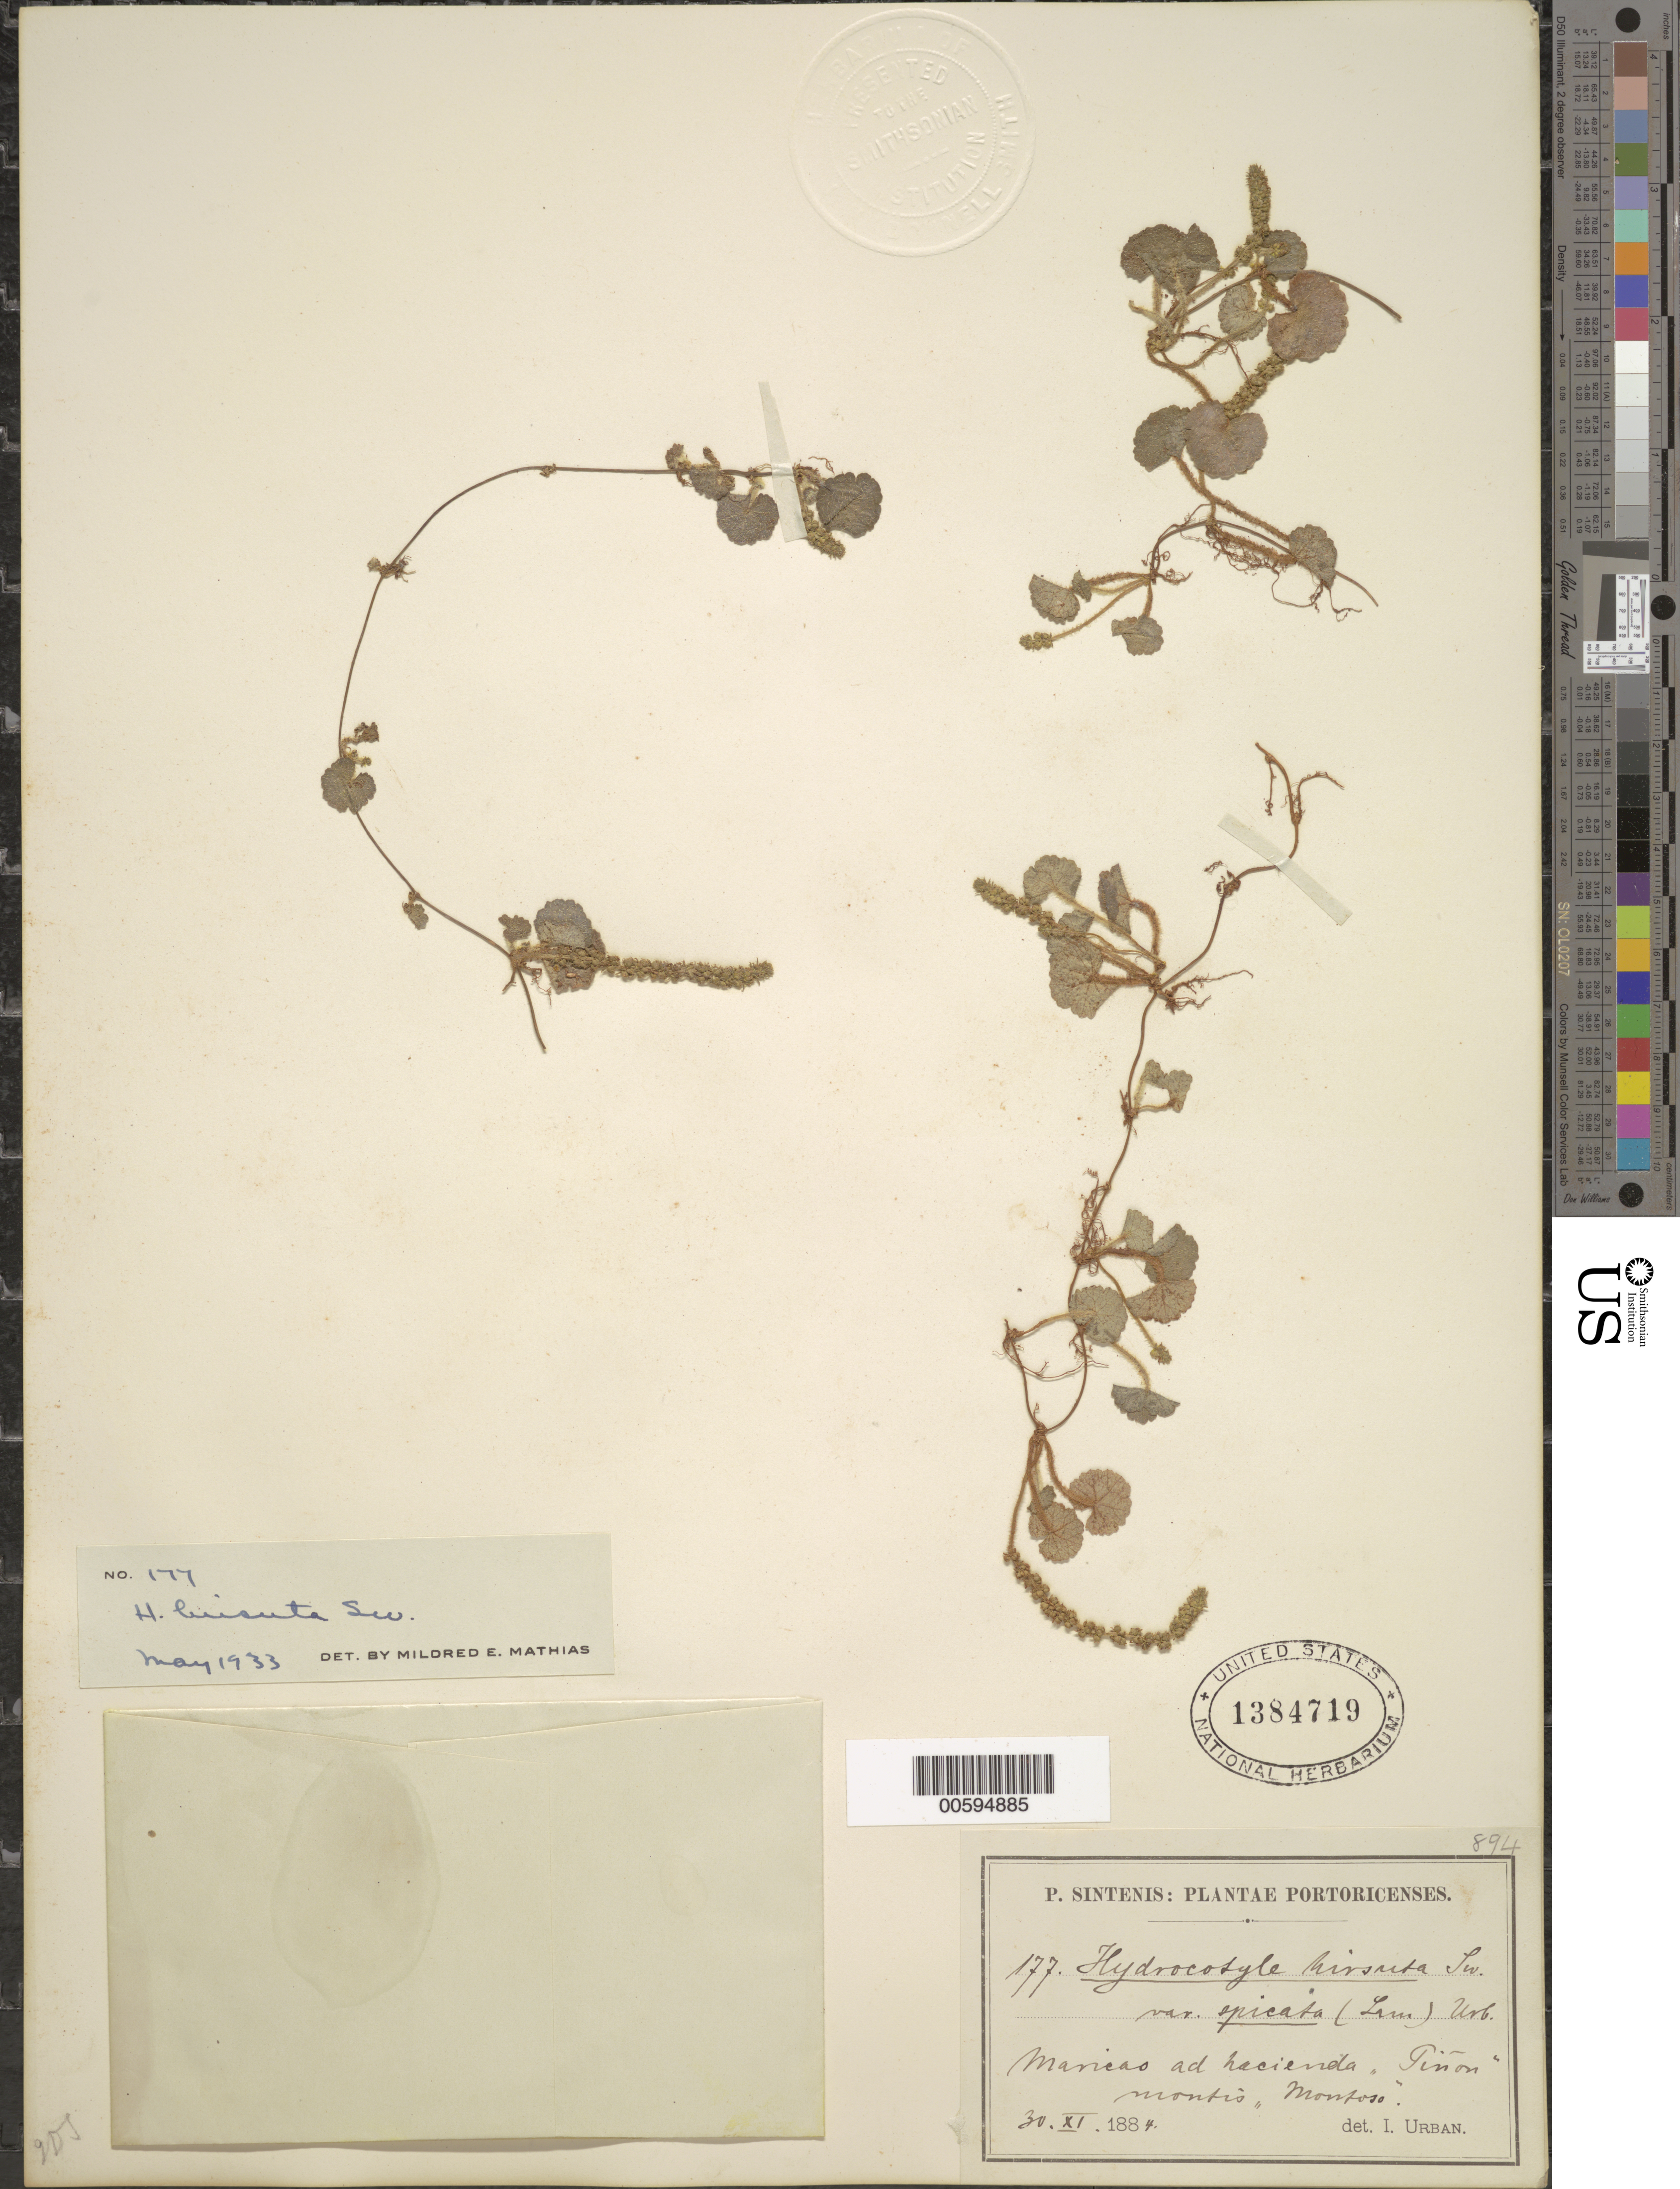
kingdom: Plantae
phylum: Tracheophyta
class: Magnoliopsida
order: Apiales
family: Araliaceae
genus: Hydrocotyle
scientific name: Hydrocotyle hirsuta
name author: Sw.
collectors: P. Sintenis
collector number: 177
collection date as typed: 30 Nov 1884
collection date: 1884-11-30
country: Puerto Rico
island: Greater Antilles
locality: Maricao, ad hacienda Piñon montis Montoso.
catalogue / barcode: US 1384719